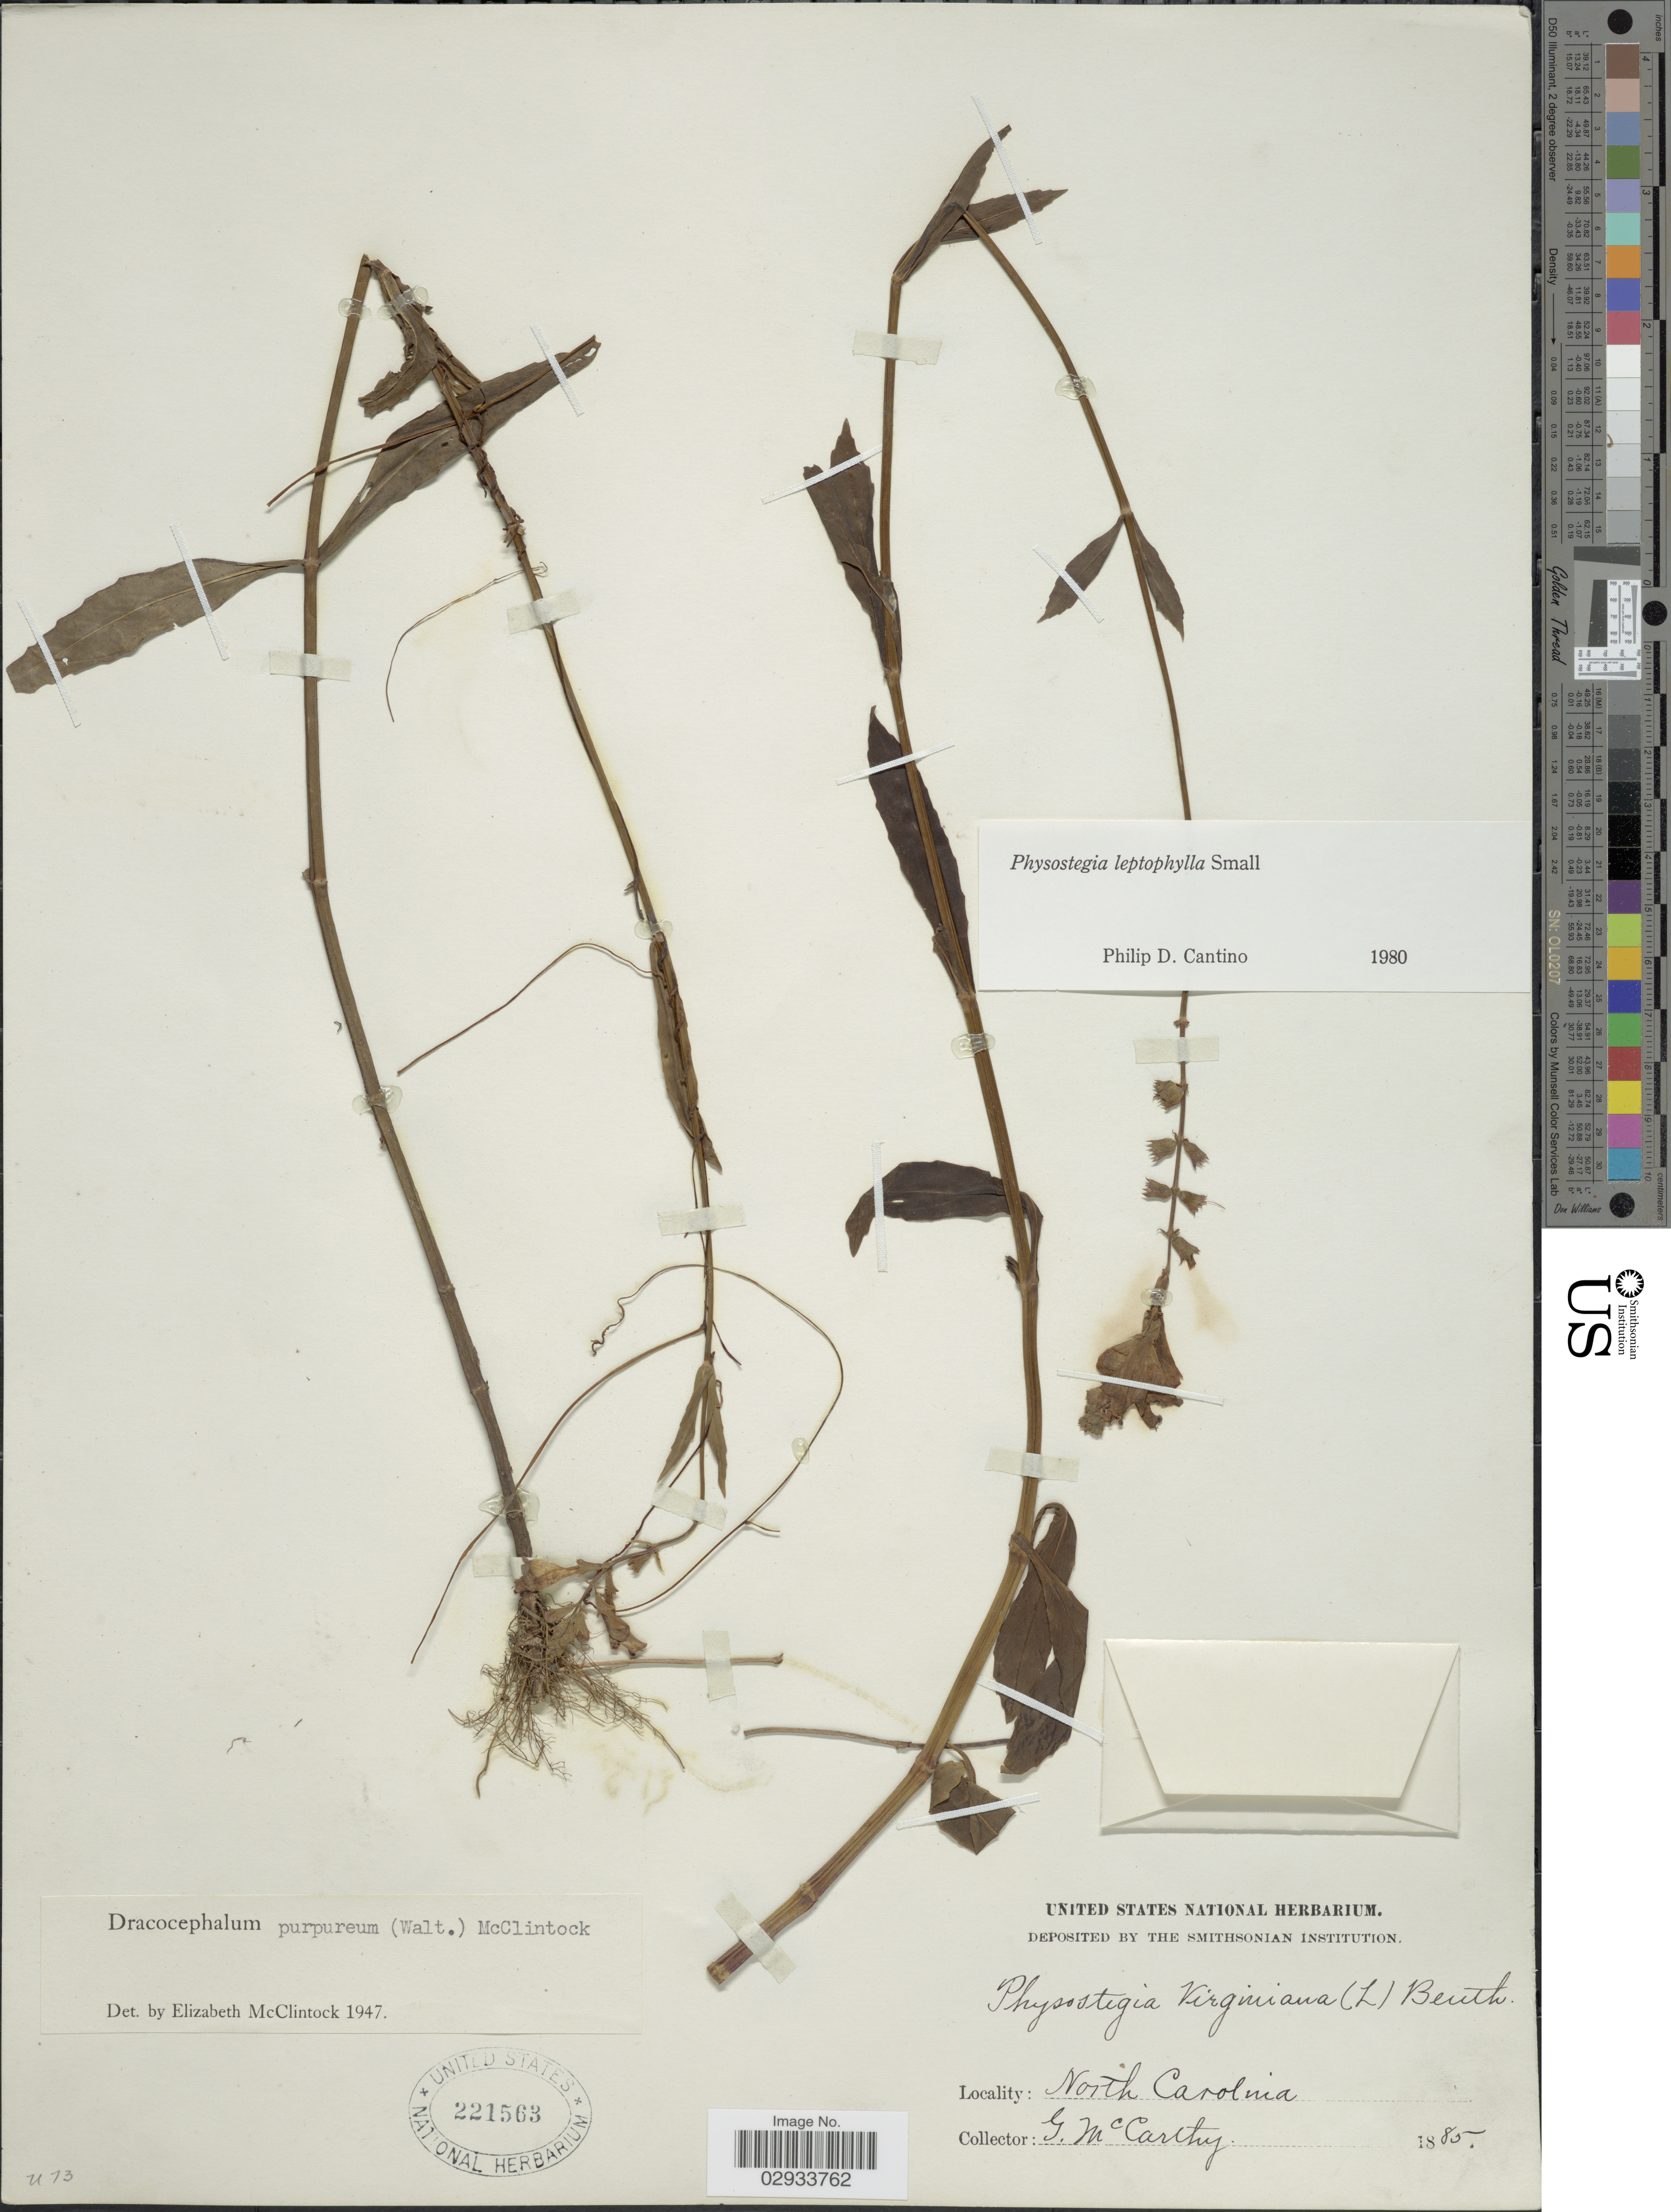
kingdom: Plantae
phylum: Tracheophyta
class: Magnoliopsida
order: Lamiales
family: Lamiaceae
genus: Physostegia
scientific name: Physostegia leptophylla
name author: Small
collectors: G. McCarthy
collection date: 1885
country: United States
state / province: North Carolina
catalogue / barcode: US 221563